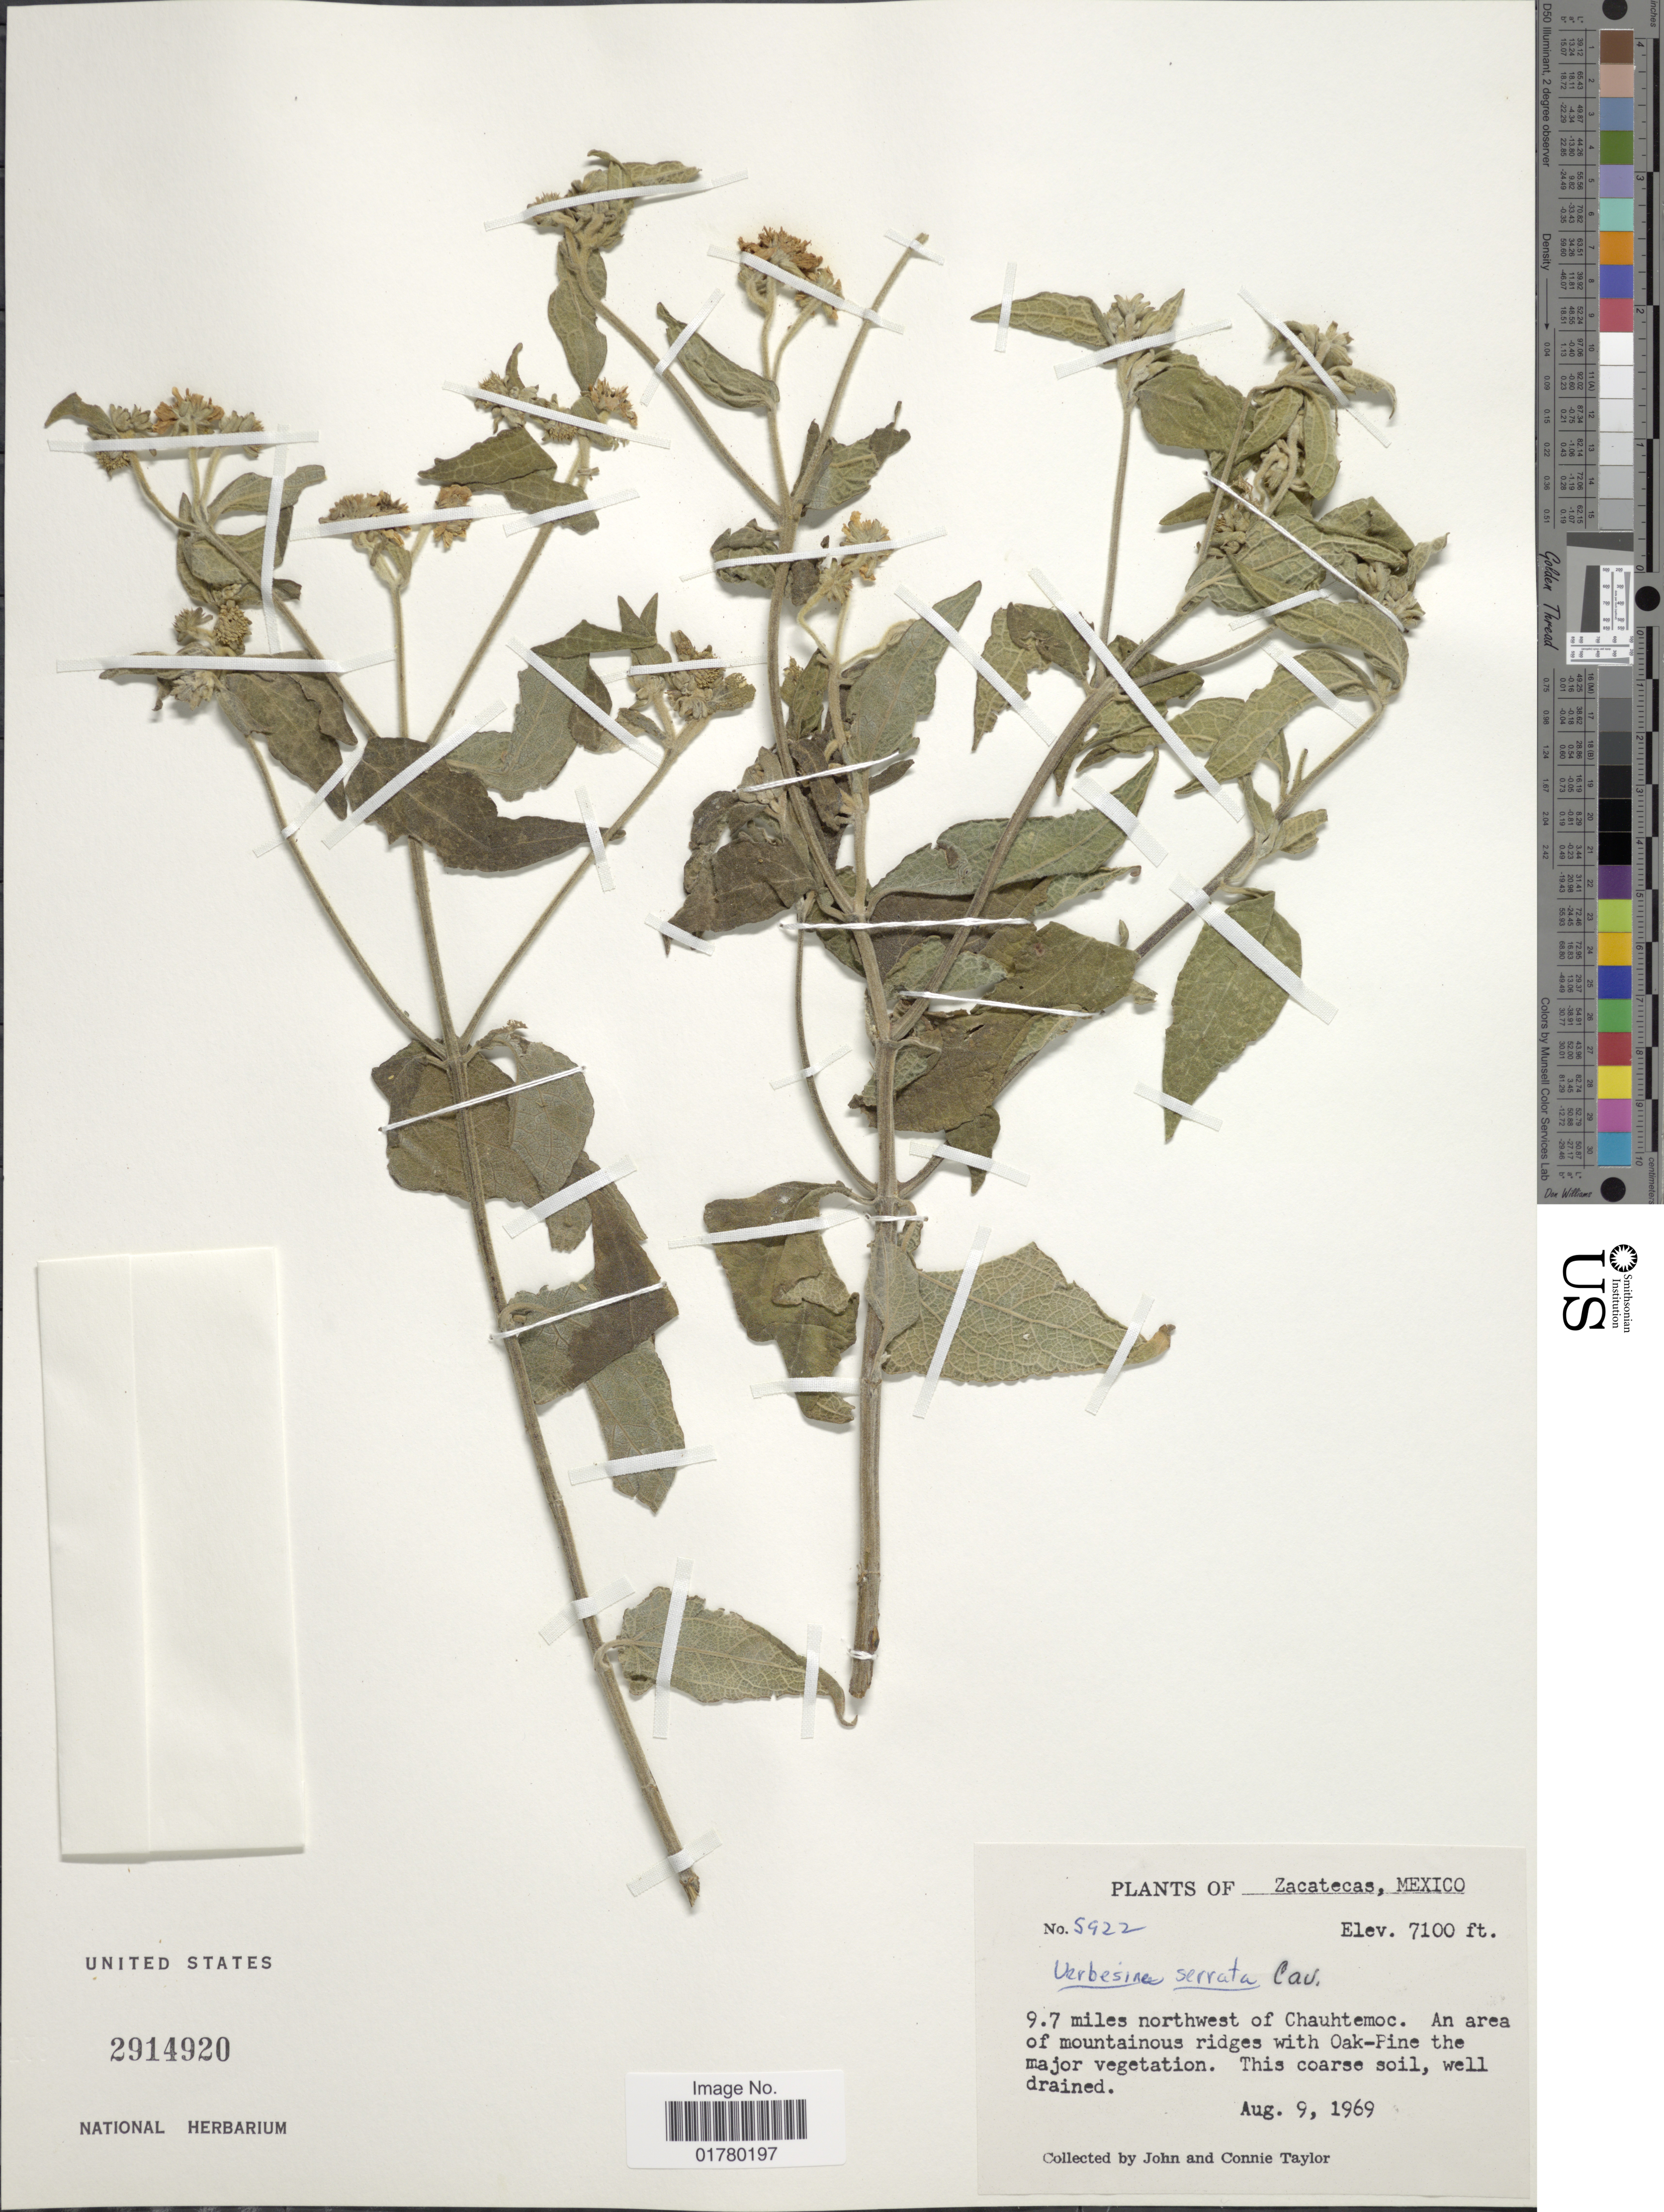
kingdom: Plantae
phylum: Tracheophyta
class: Magnoliopsida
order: Asterales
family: Asteraceae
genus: Verbesina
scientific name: Verbesina serrata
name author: Cav.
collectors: J. Taylor & C. Taylor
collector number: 5922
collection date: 1969-08-09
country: Mexico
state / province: Zacatecas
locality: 9.7 miles northwest of Chauhtemoc.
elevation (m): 2164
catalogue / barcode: US 2914920